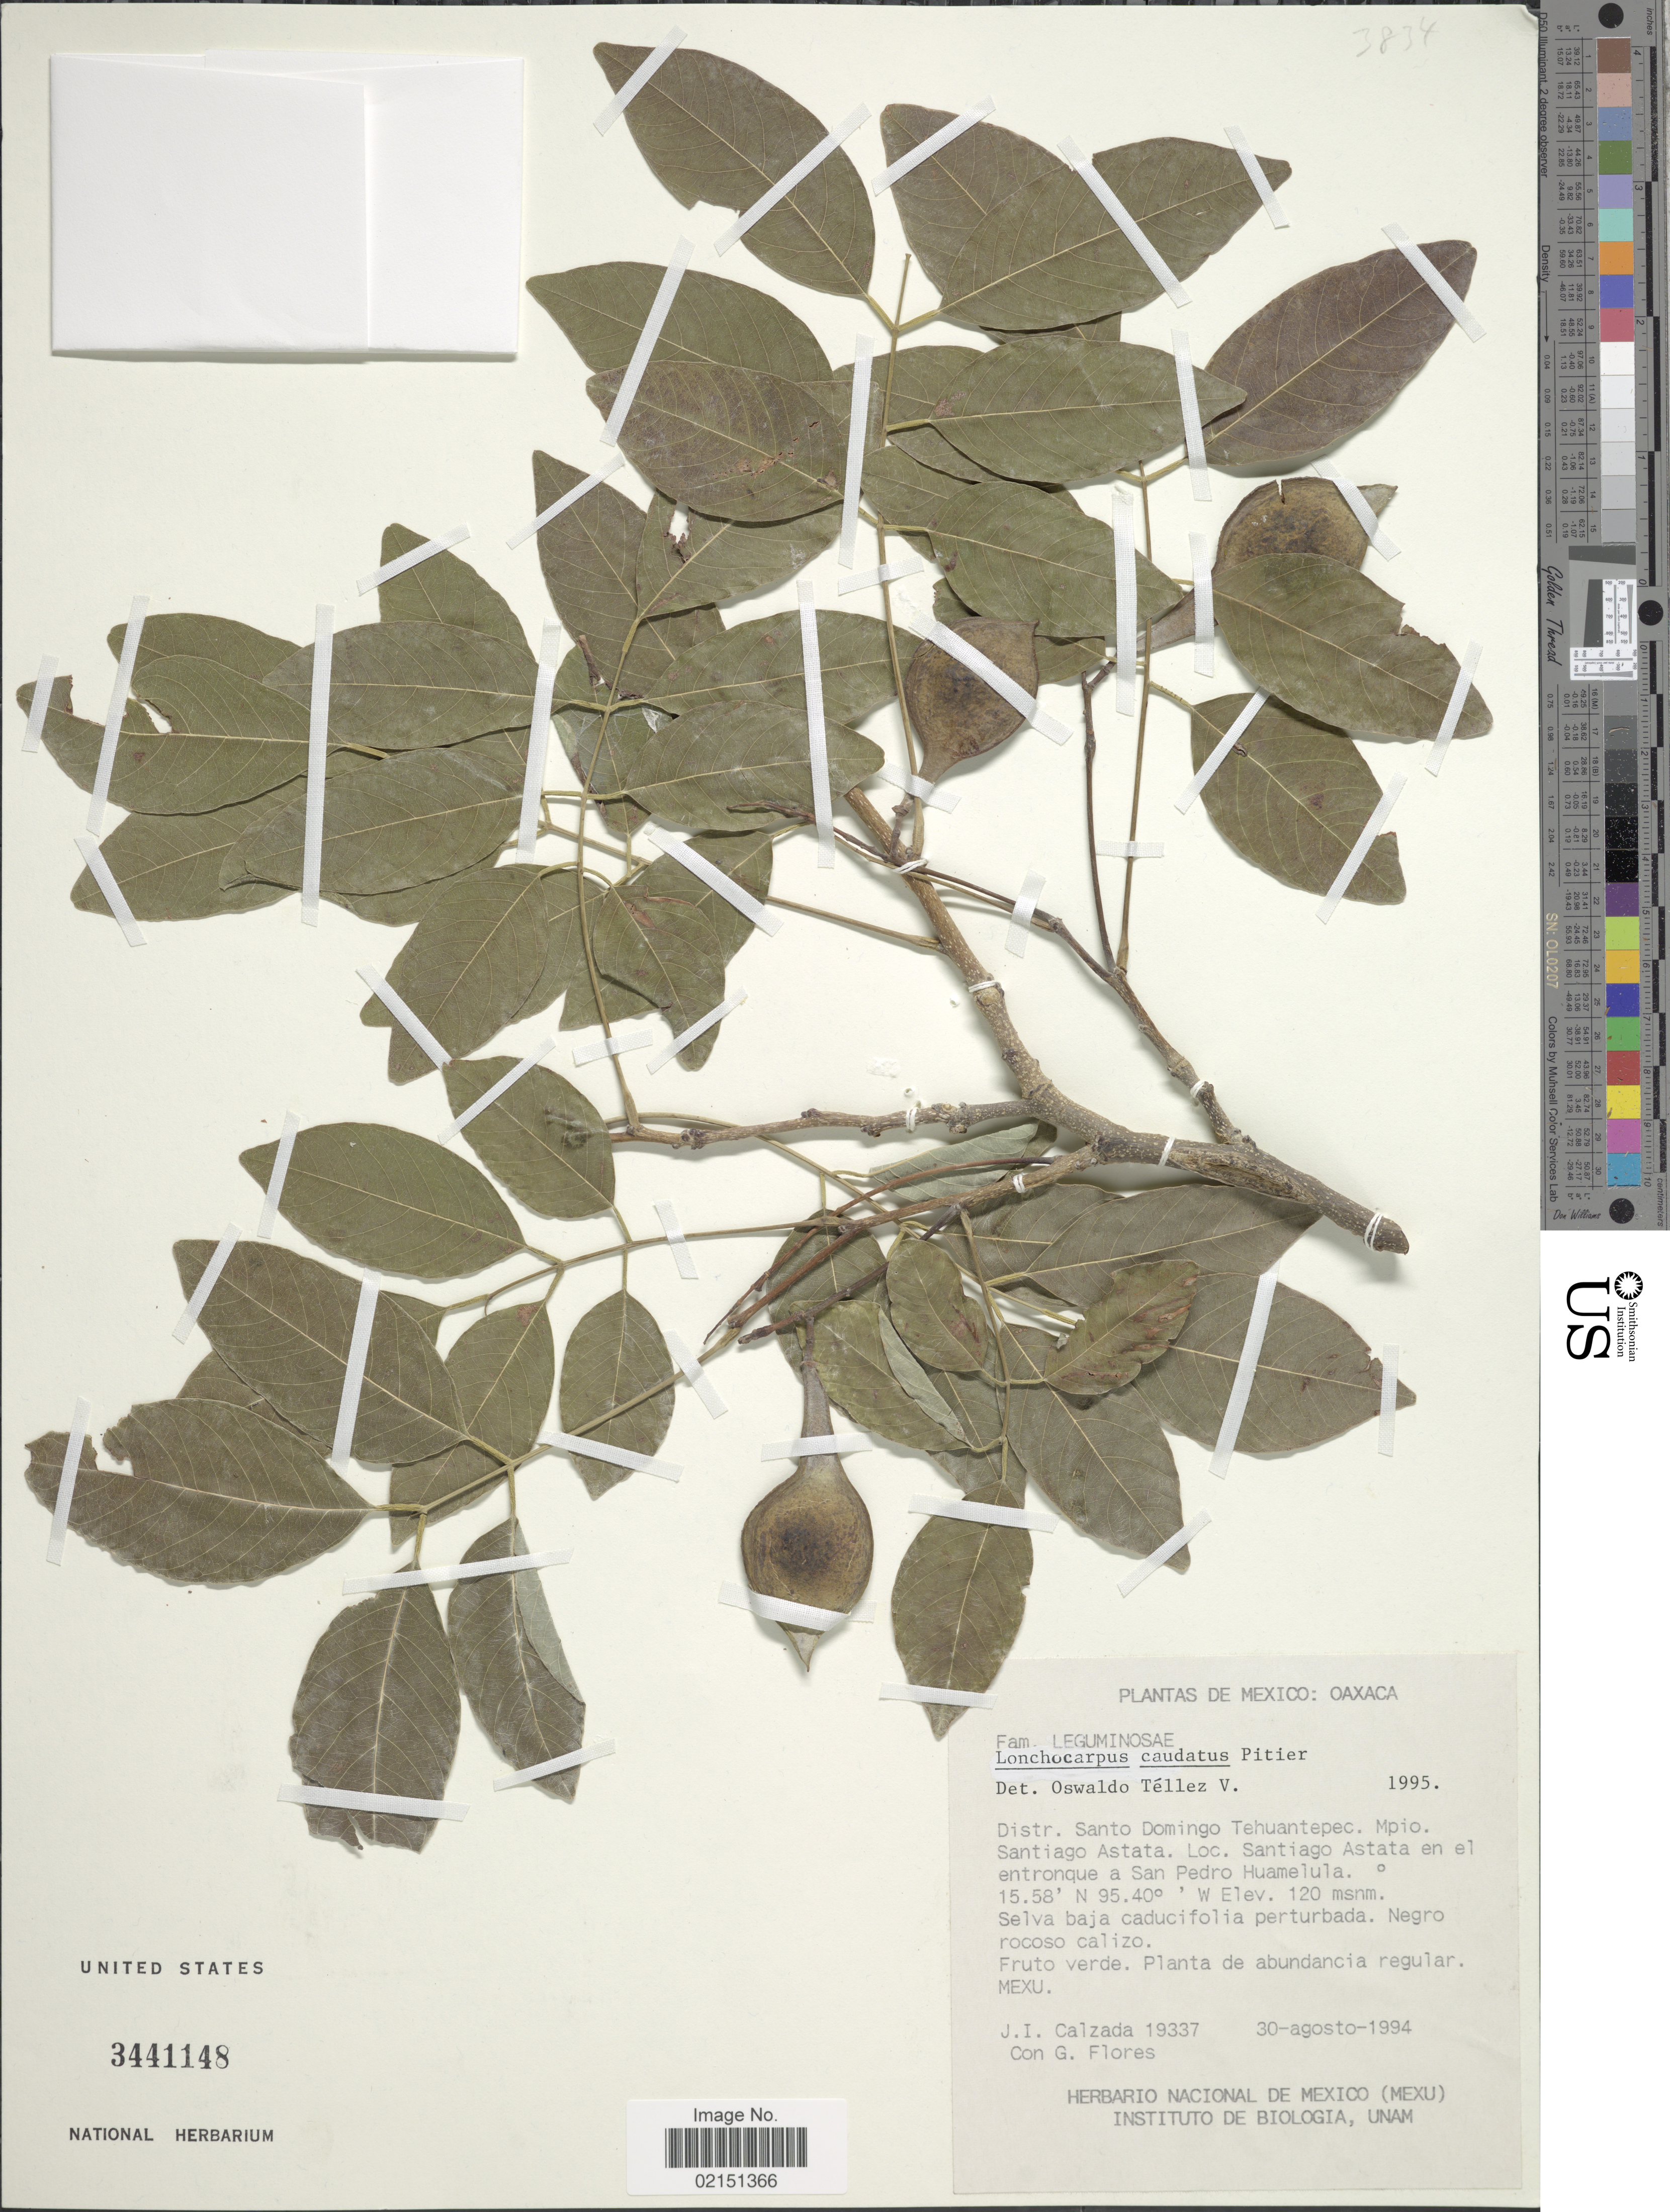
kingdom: Plantae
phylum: Tracheophyta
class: Magnoliopsida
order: Fabales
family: Fabaceae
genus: Lonchocarpus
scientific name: Lonchocarpus caudatus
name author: Pittier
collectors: J. I. Calzada & G. Flores F.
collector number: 19337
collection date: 1994-08-30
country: Mexico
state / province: Oaxaca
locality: Distr. Santo Domingo Tehuantepec, Mpio. Santiago Astata, Santiago Astata en el entronque a San Pedro Huamelula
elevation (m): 120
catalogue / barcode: US 3441148